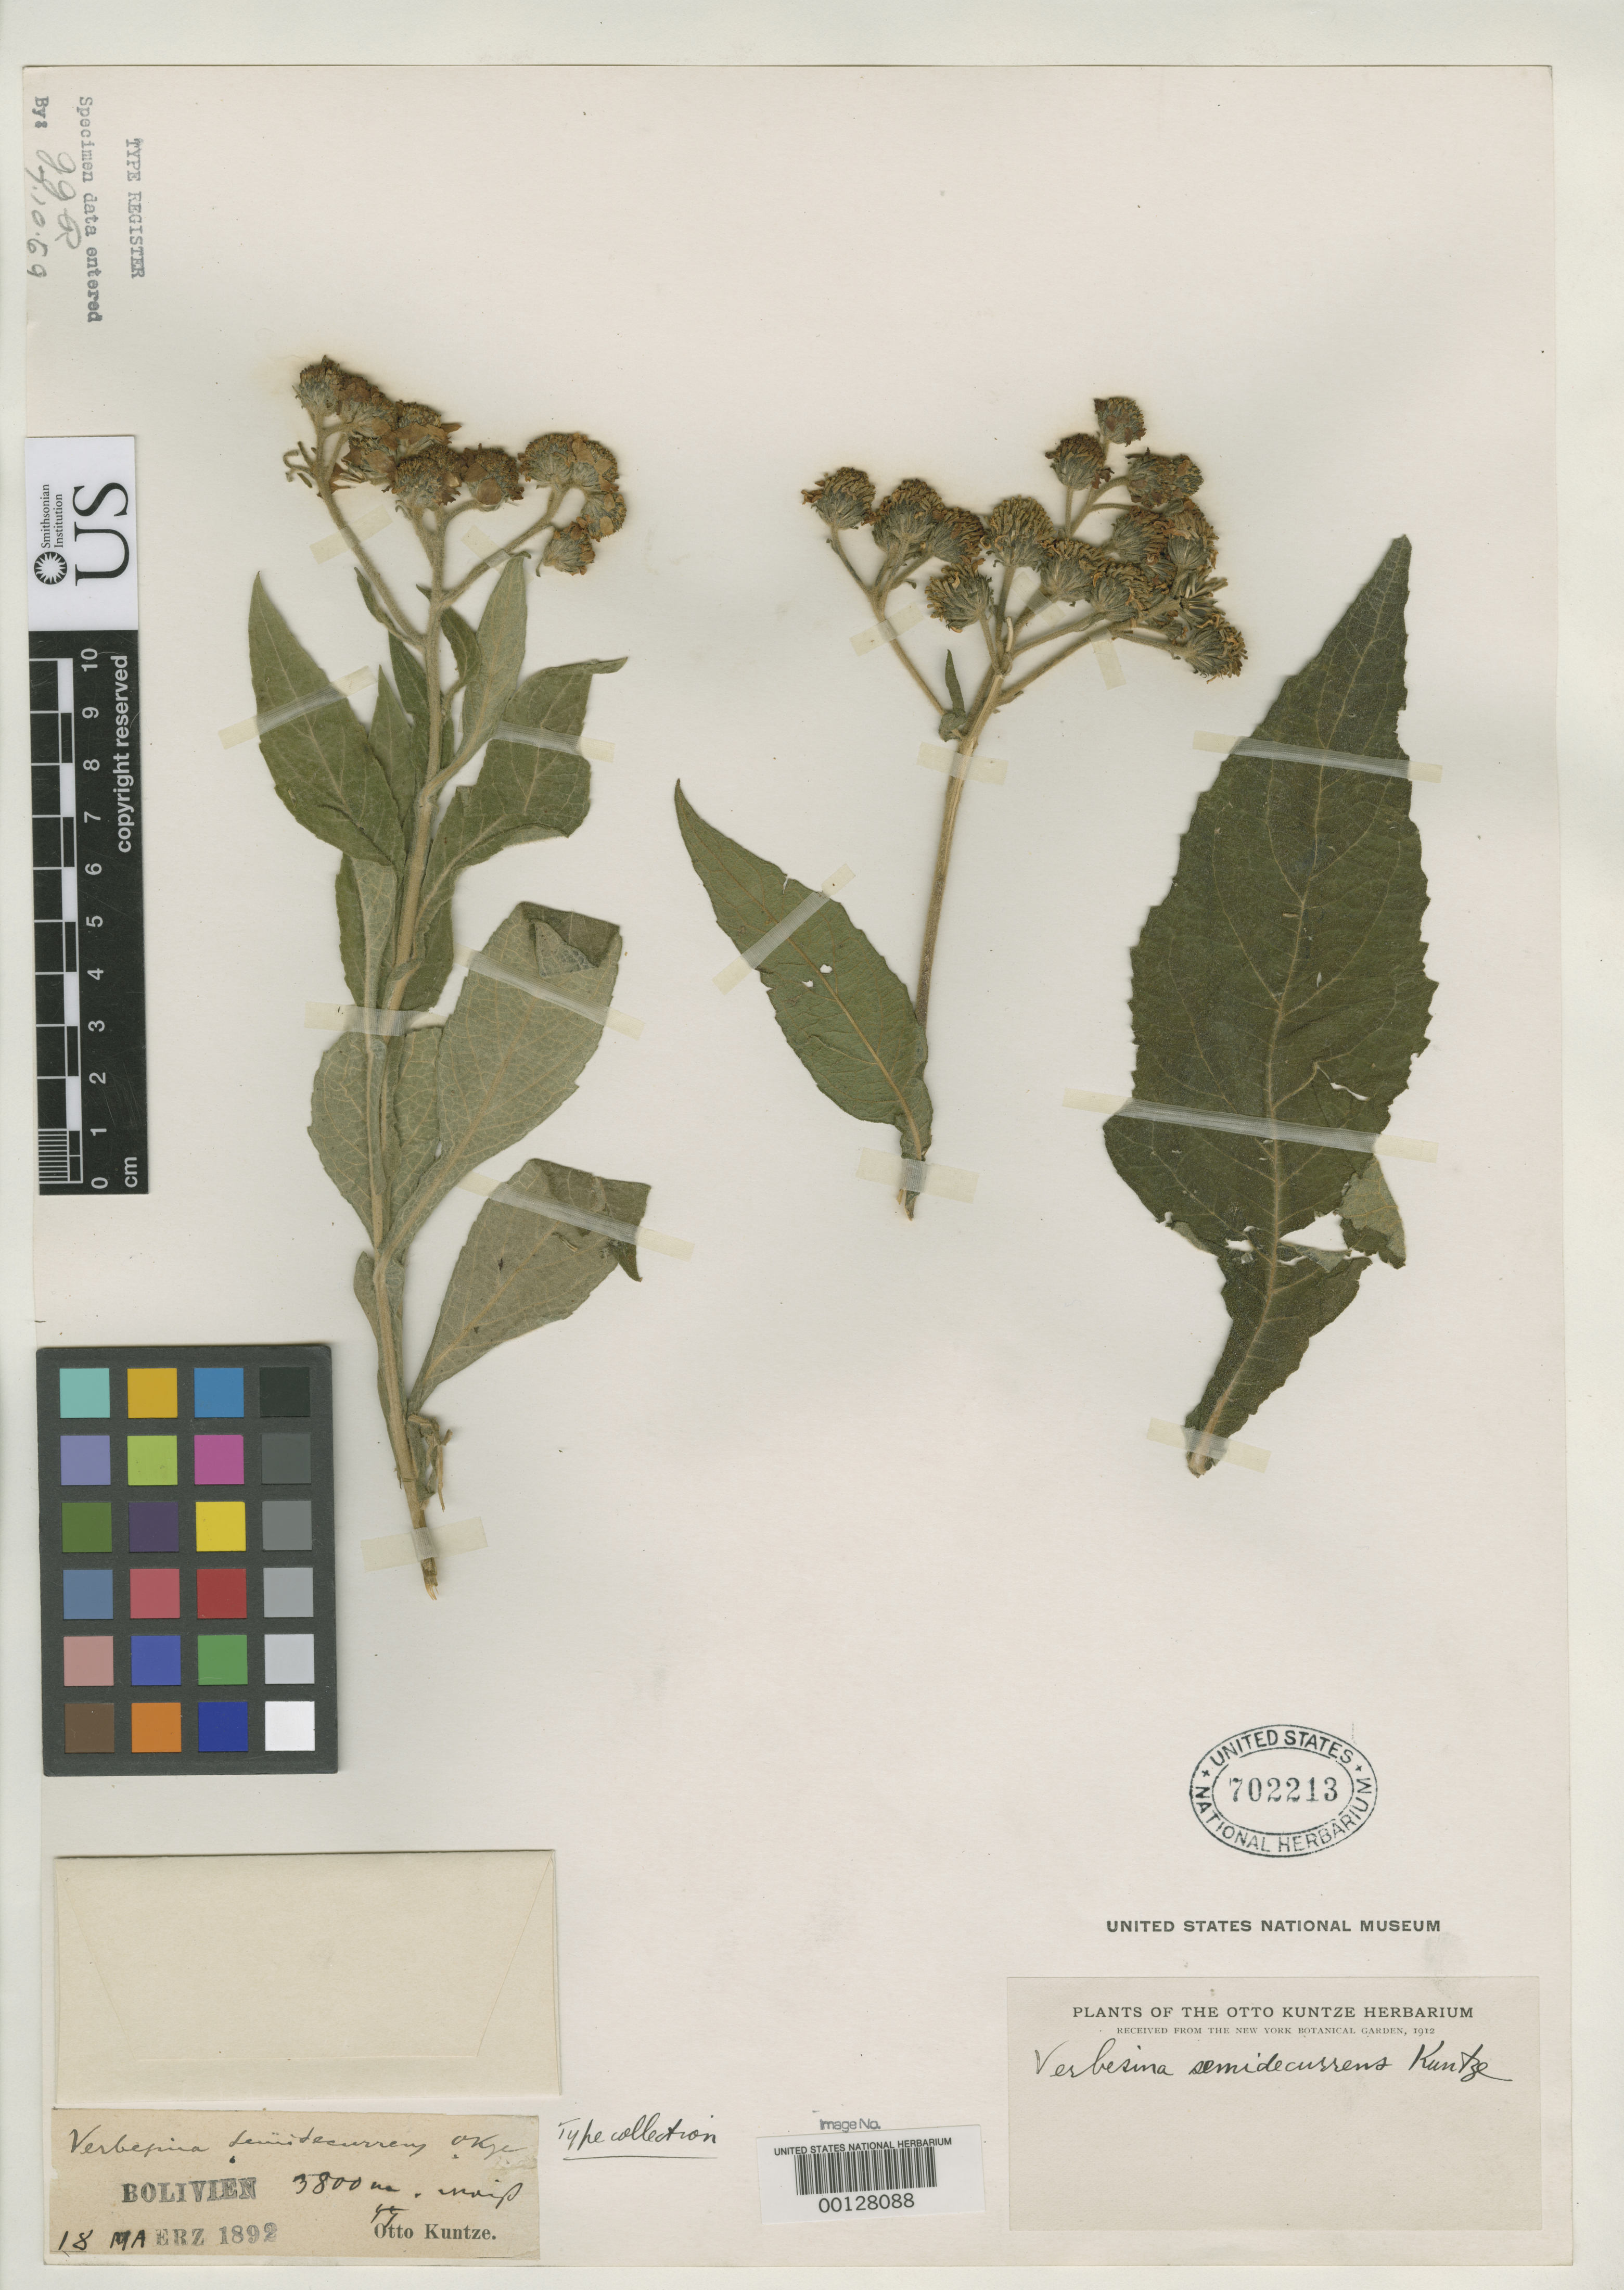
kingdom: Plantae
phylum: Tracheophyta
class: Magnoliopsida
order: Asterales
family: Asteraceae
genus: Verbesina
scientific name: Verbesina semidecurrens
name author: Kuntze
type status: Type Collection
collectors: C.E.O. Kuntze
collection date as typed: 18 Mar 1892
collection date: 1892-03-18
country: Bolivia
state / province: Oruro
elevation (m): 3800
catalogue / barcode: US 702213